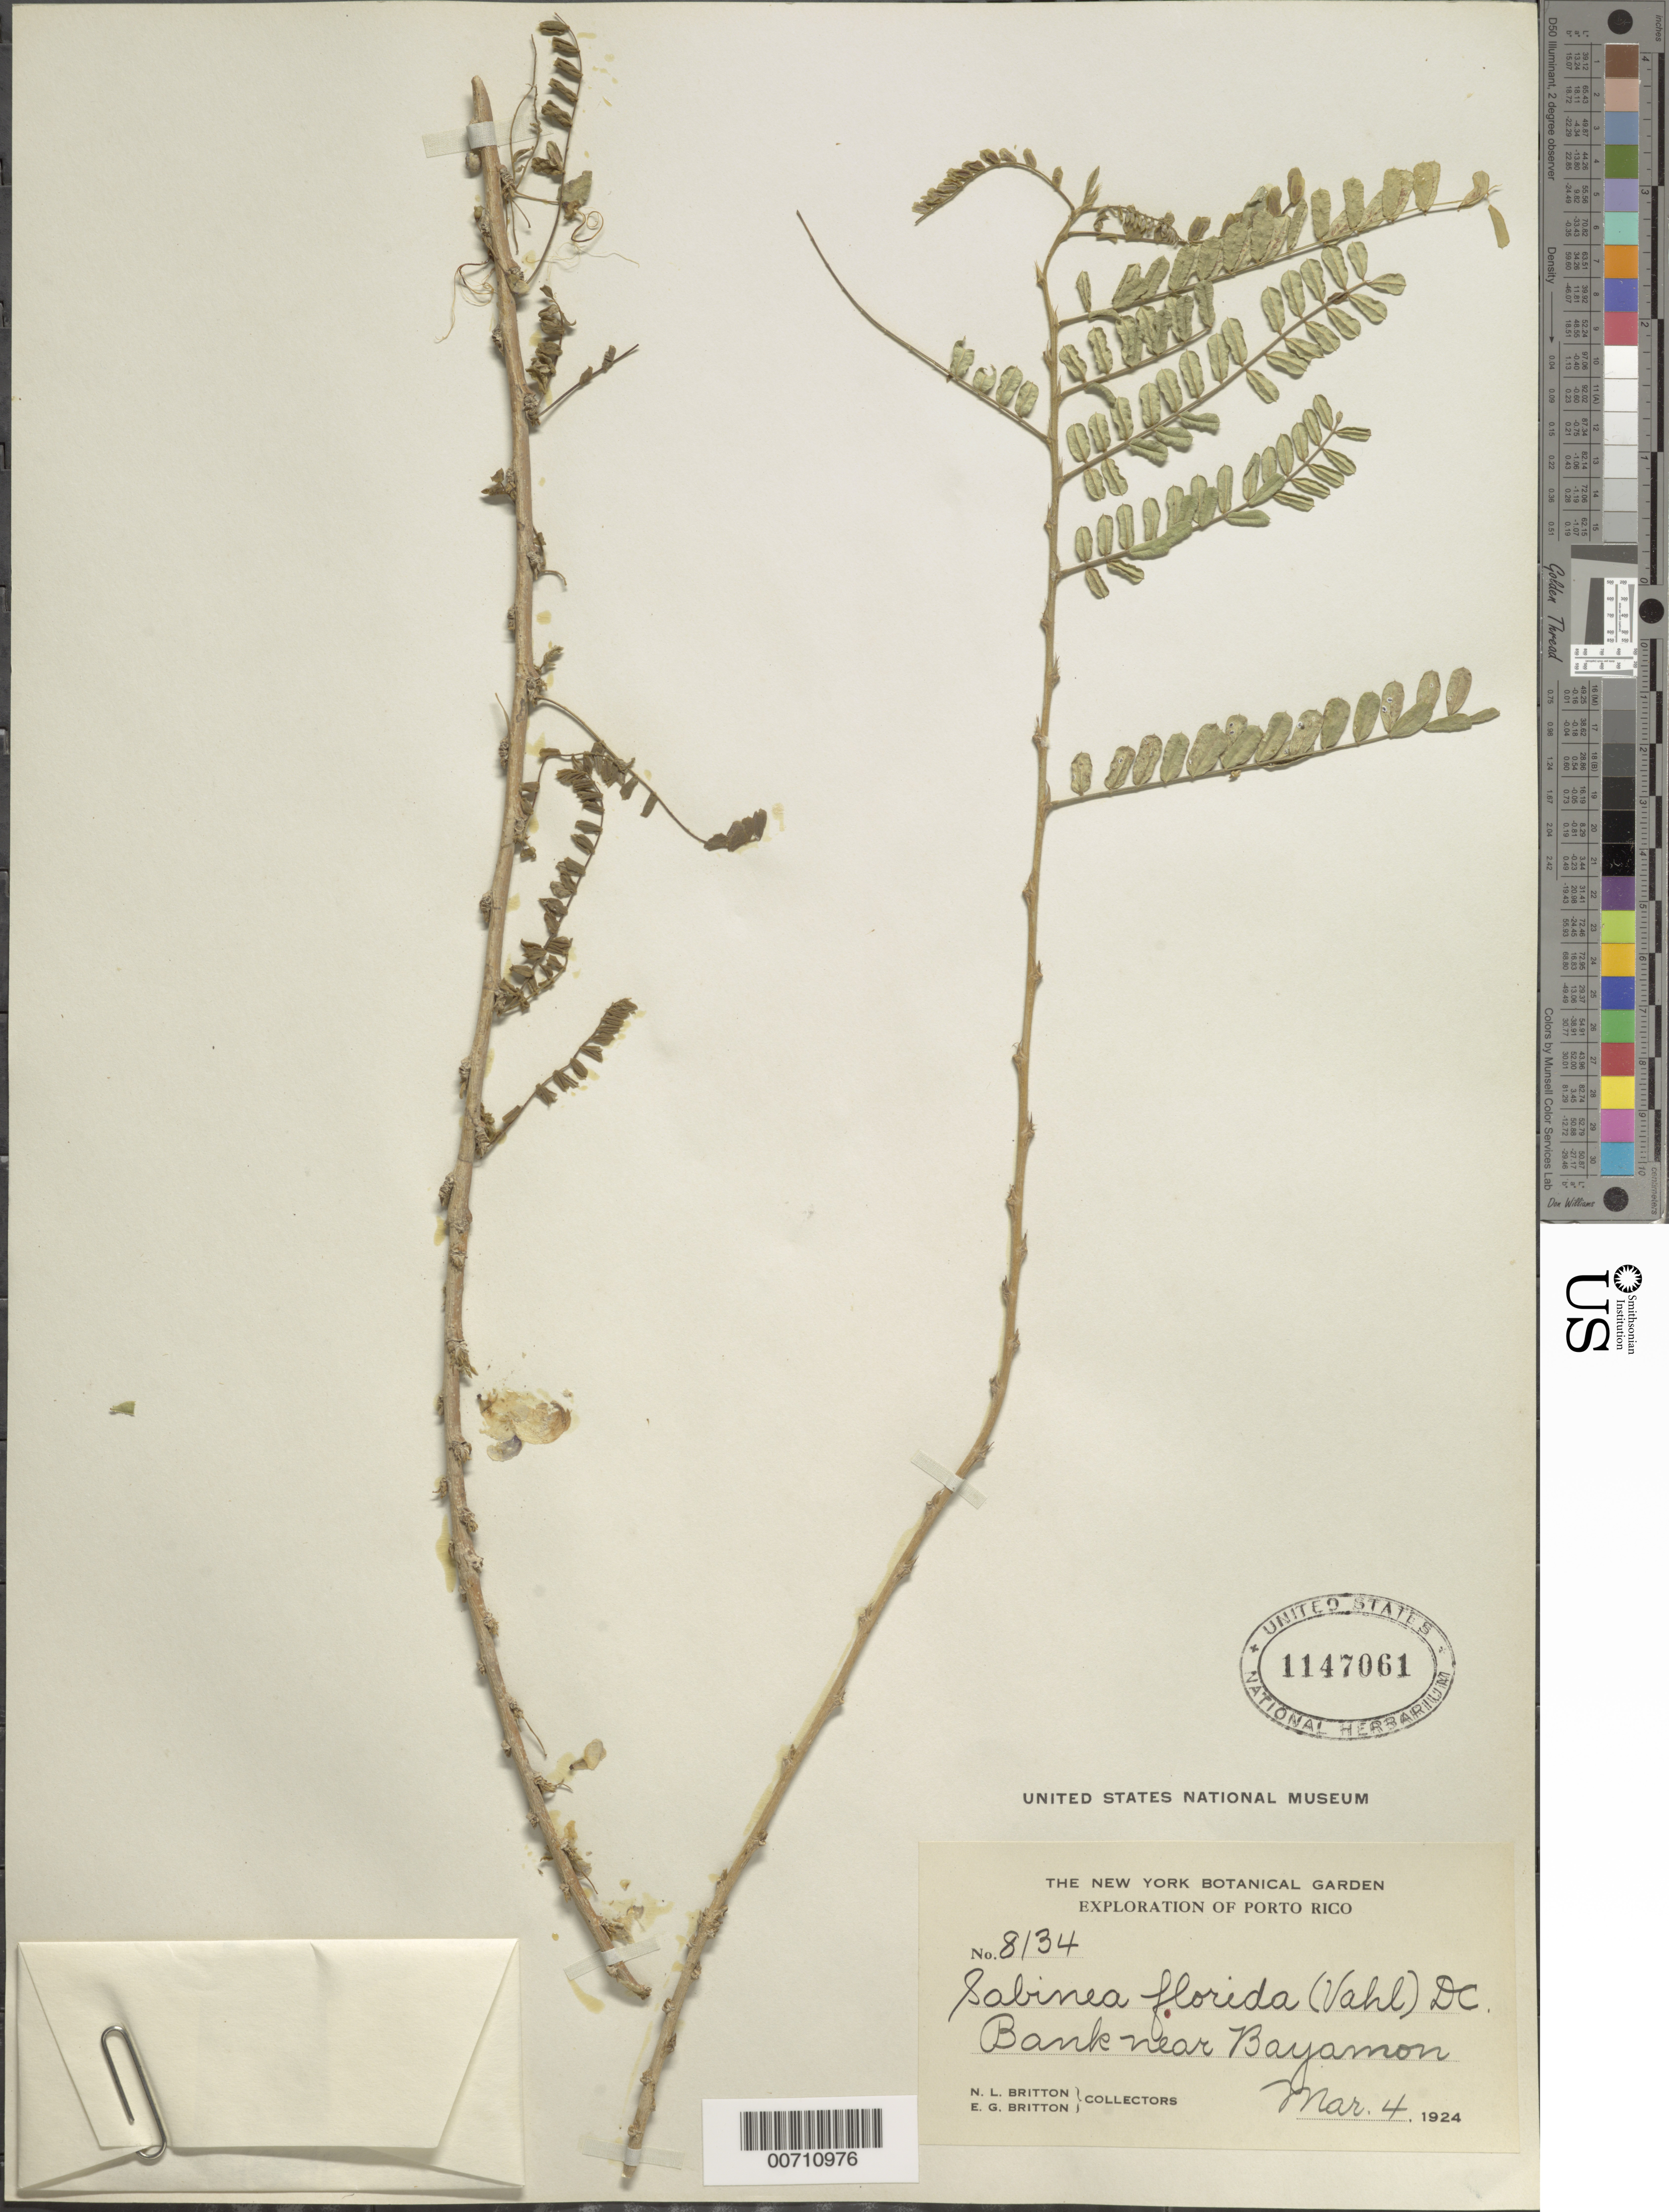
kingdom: Plantae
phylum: Tracheophyta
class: Magnoliopsida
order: Fabales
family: Fabaceae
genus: Poitea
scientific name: Poitea florida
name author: (Vahl) Lavin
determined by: Strong, Mark T., (BOT), Smithsonian Institution - National Museum of Natural History (UNITED STATES)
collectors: N. Britton & E. G. Britton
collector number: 8134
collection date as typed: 04 Mar 1924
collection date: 1924-03-04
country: Puerto Rico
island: Greater Antilles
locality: Bayamon, near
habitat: Bank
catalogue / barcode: US 1147061